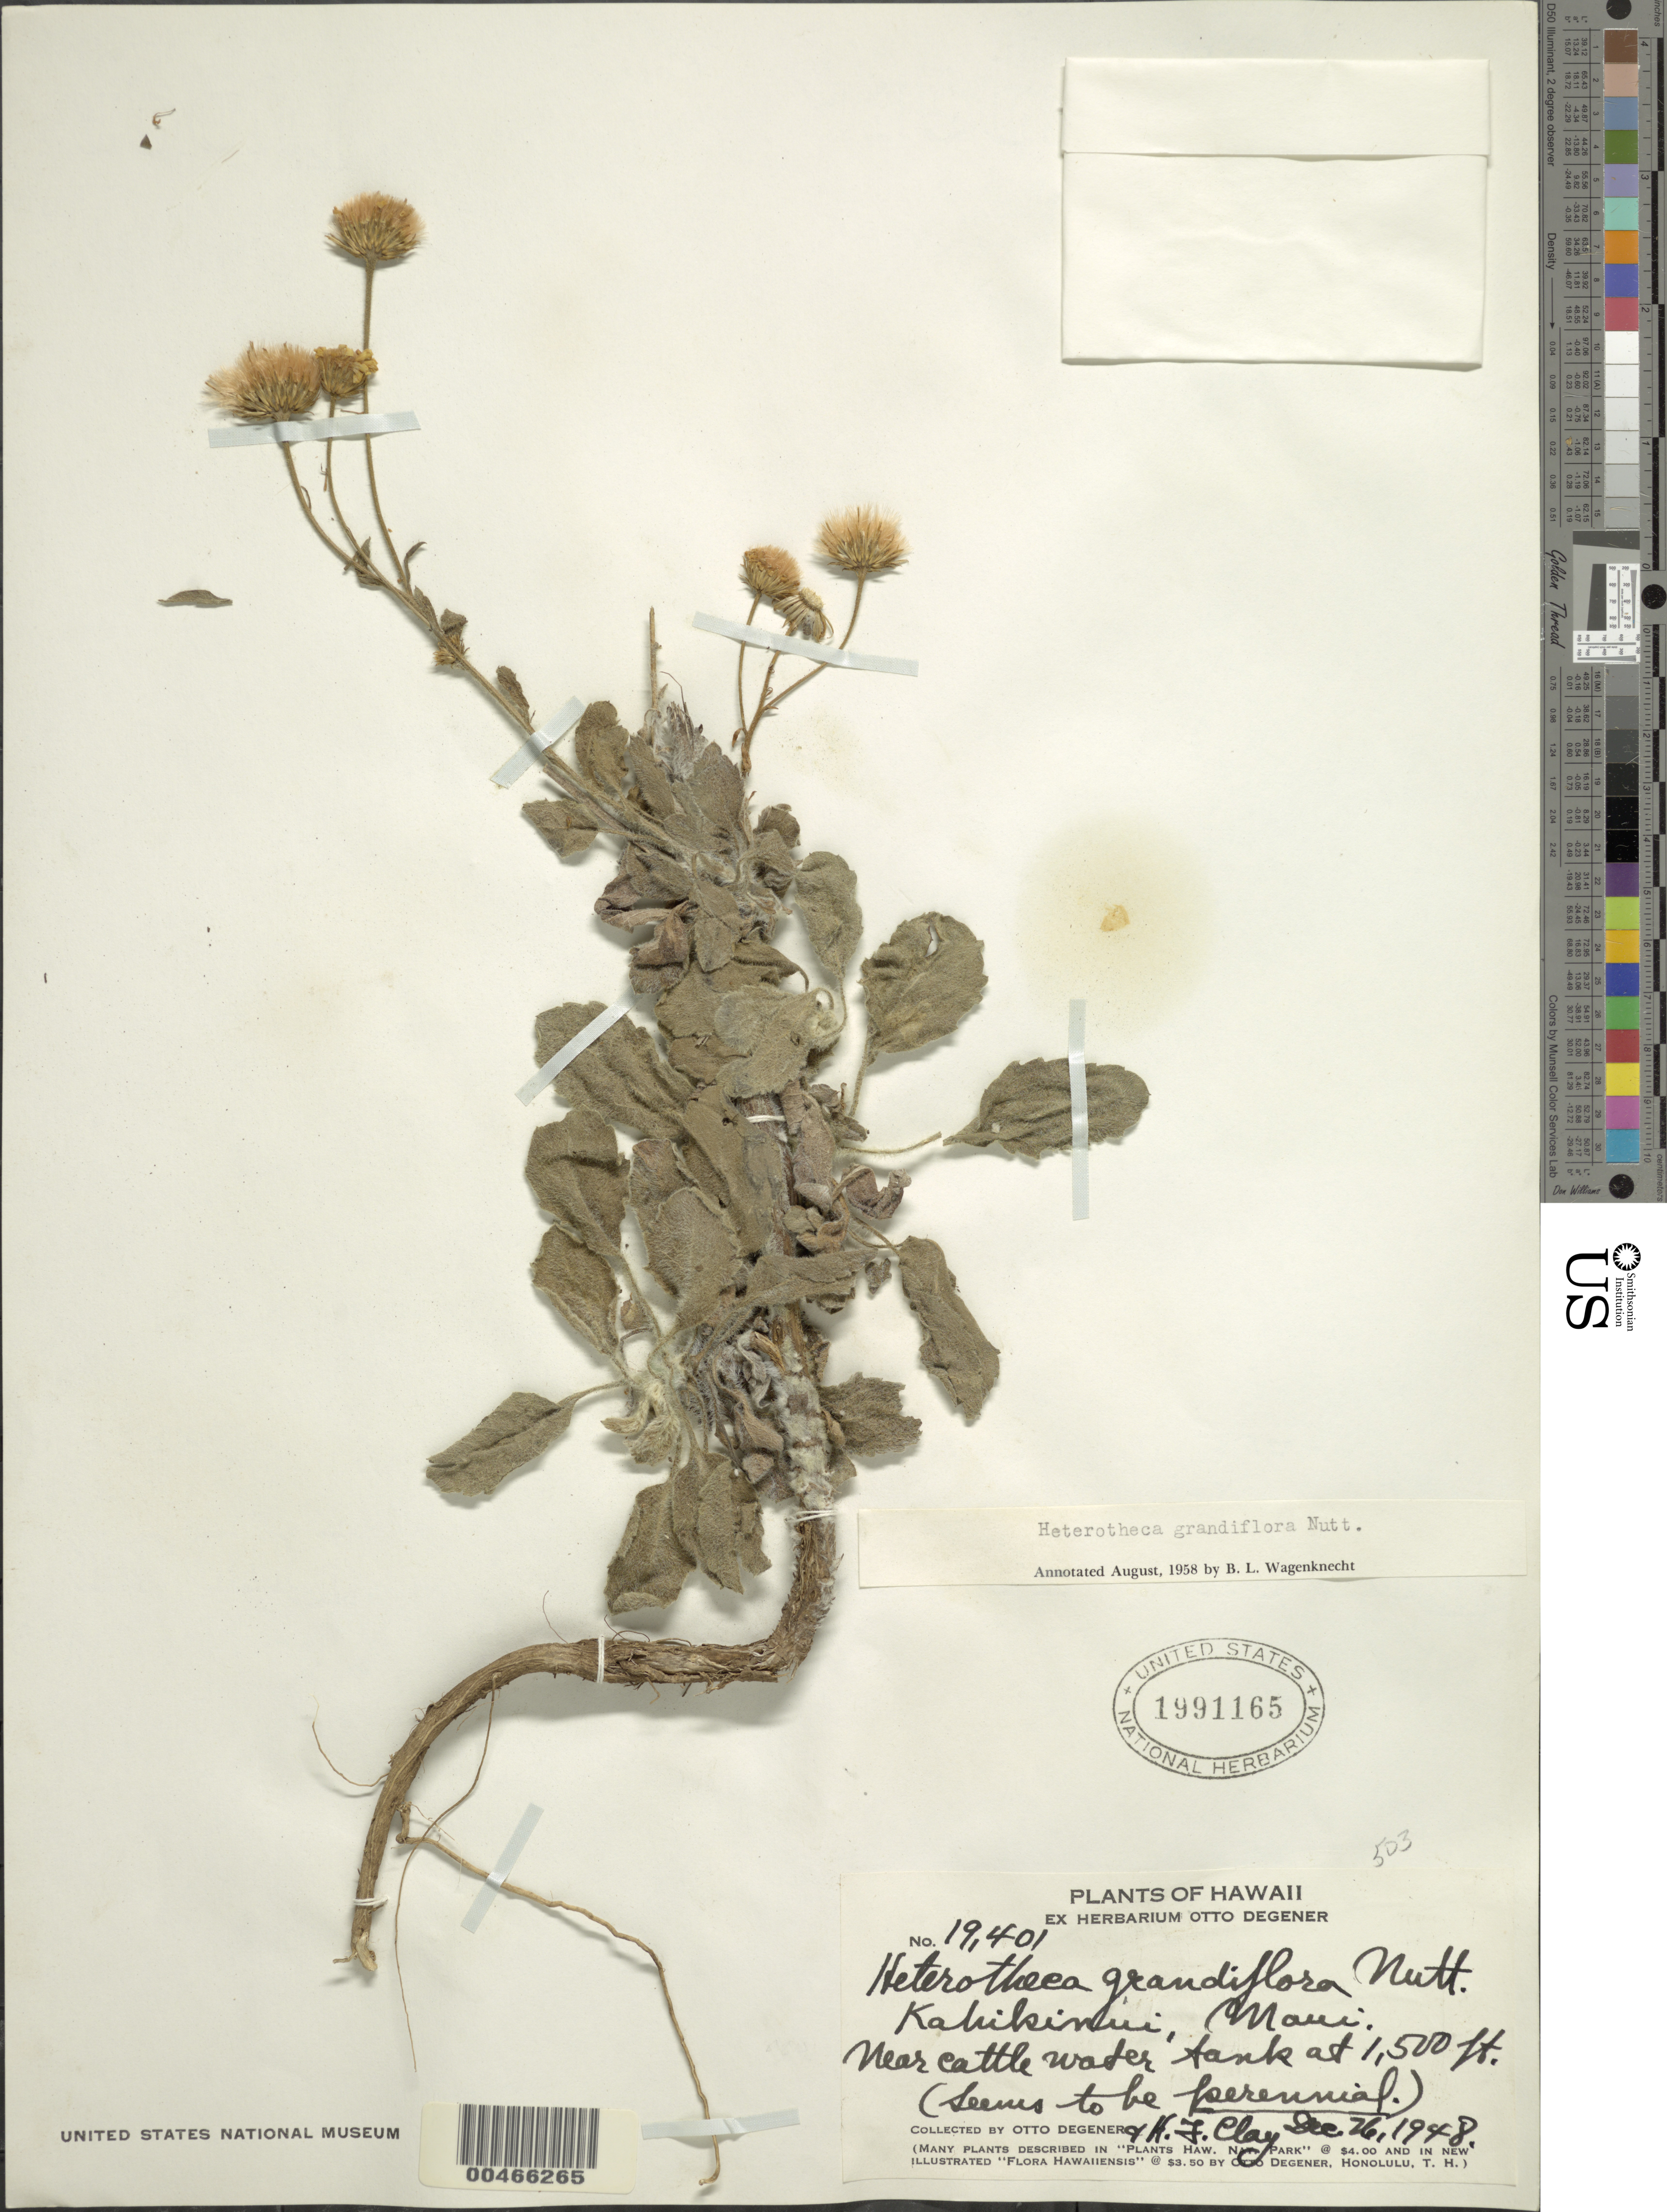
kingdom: Plantae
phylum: Tracheophyta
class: Magnoliopsida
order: Asterales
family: Asteraceae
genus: Heterotheca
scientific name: Heterotheca grandiflora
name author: Nutt.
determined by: Wagenknecht, B. L.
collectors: O. Degener & H. Clay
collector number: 19401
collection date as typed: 26 Dec 1948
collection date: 1948-12-26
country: United States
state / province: Hawaii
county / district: Maui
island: Maui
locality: Kahikinui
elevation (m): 457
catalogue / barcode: US 1991165